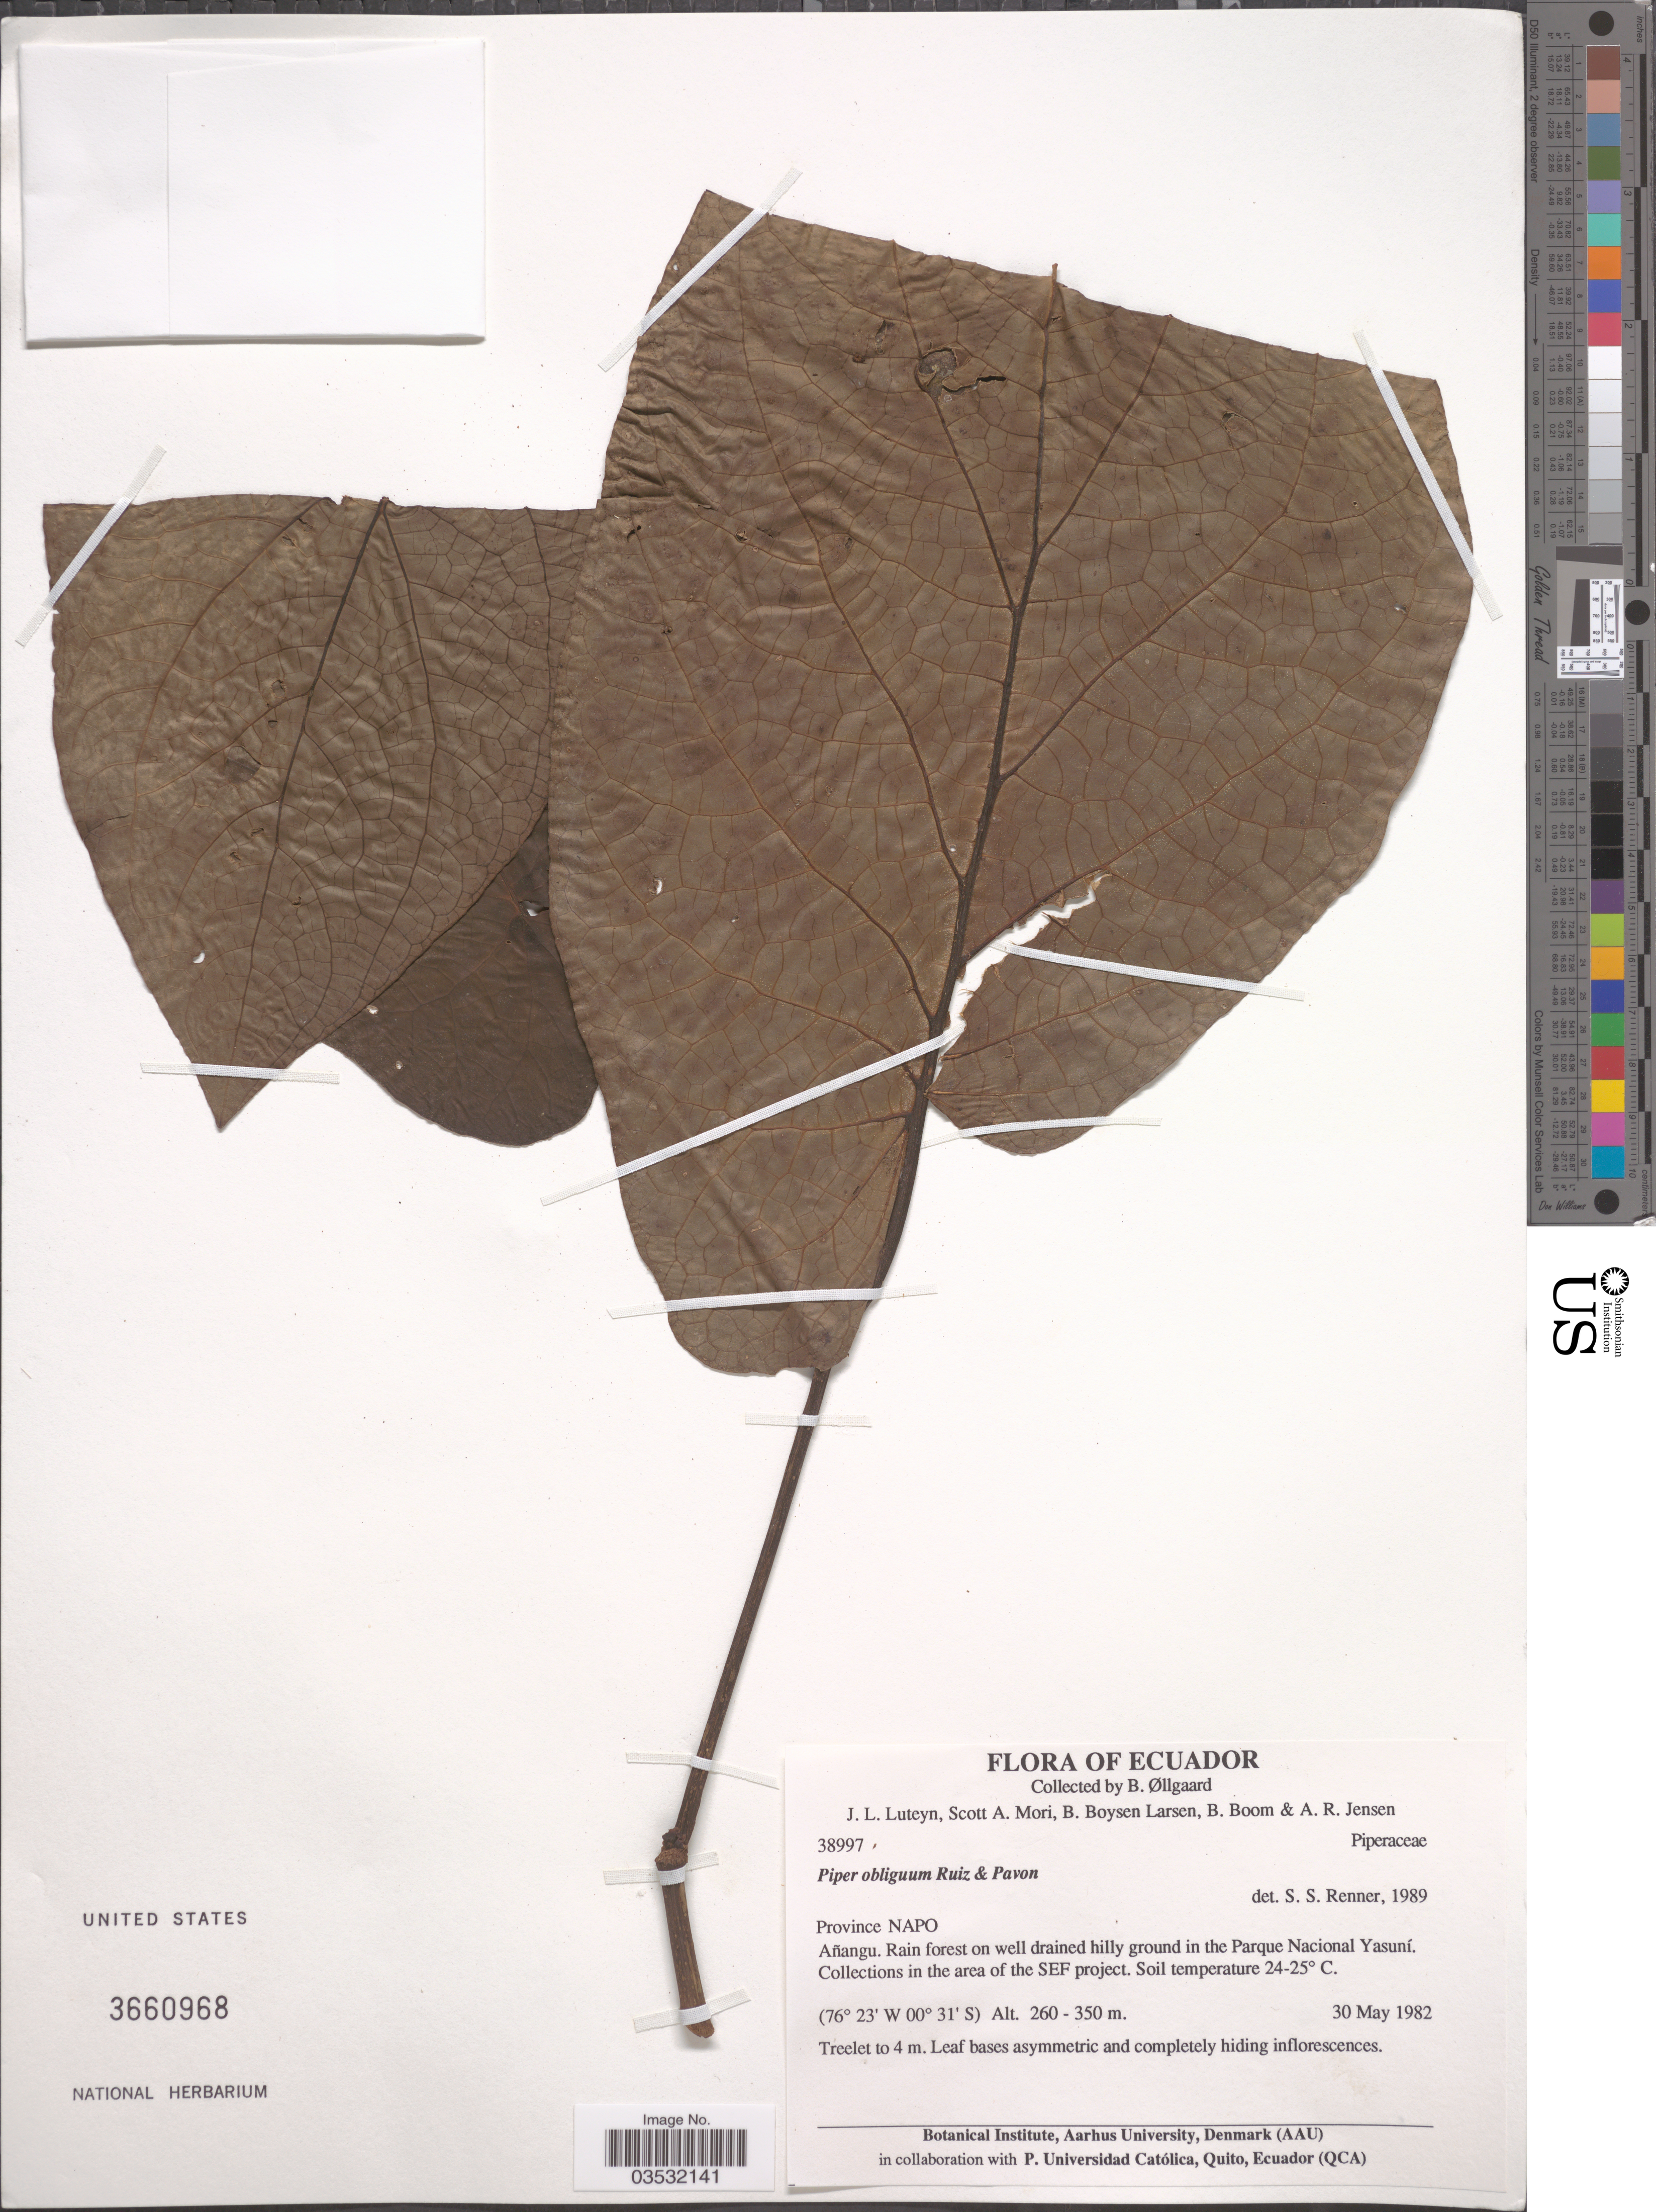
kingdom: Plantae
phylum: Tracheophyta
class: Magnoliopsida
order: Piperales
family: Piperaceae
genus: Piper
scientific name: Piper obliquum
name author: Ruiz & Pav.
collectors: B. Øllgaard, J. Luteyn, S. Mori, B. Boysen Larsen & et al.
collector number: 38997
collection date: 1982-05-30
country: Ecuador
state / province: Napo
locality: Añangu. In the Parque Nacional Yasuní. In the area of the SEF project.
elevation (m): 260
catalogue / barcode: US 3660968